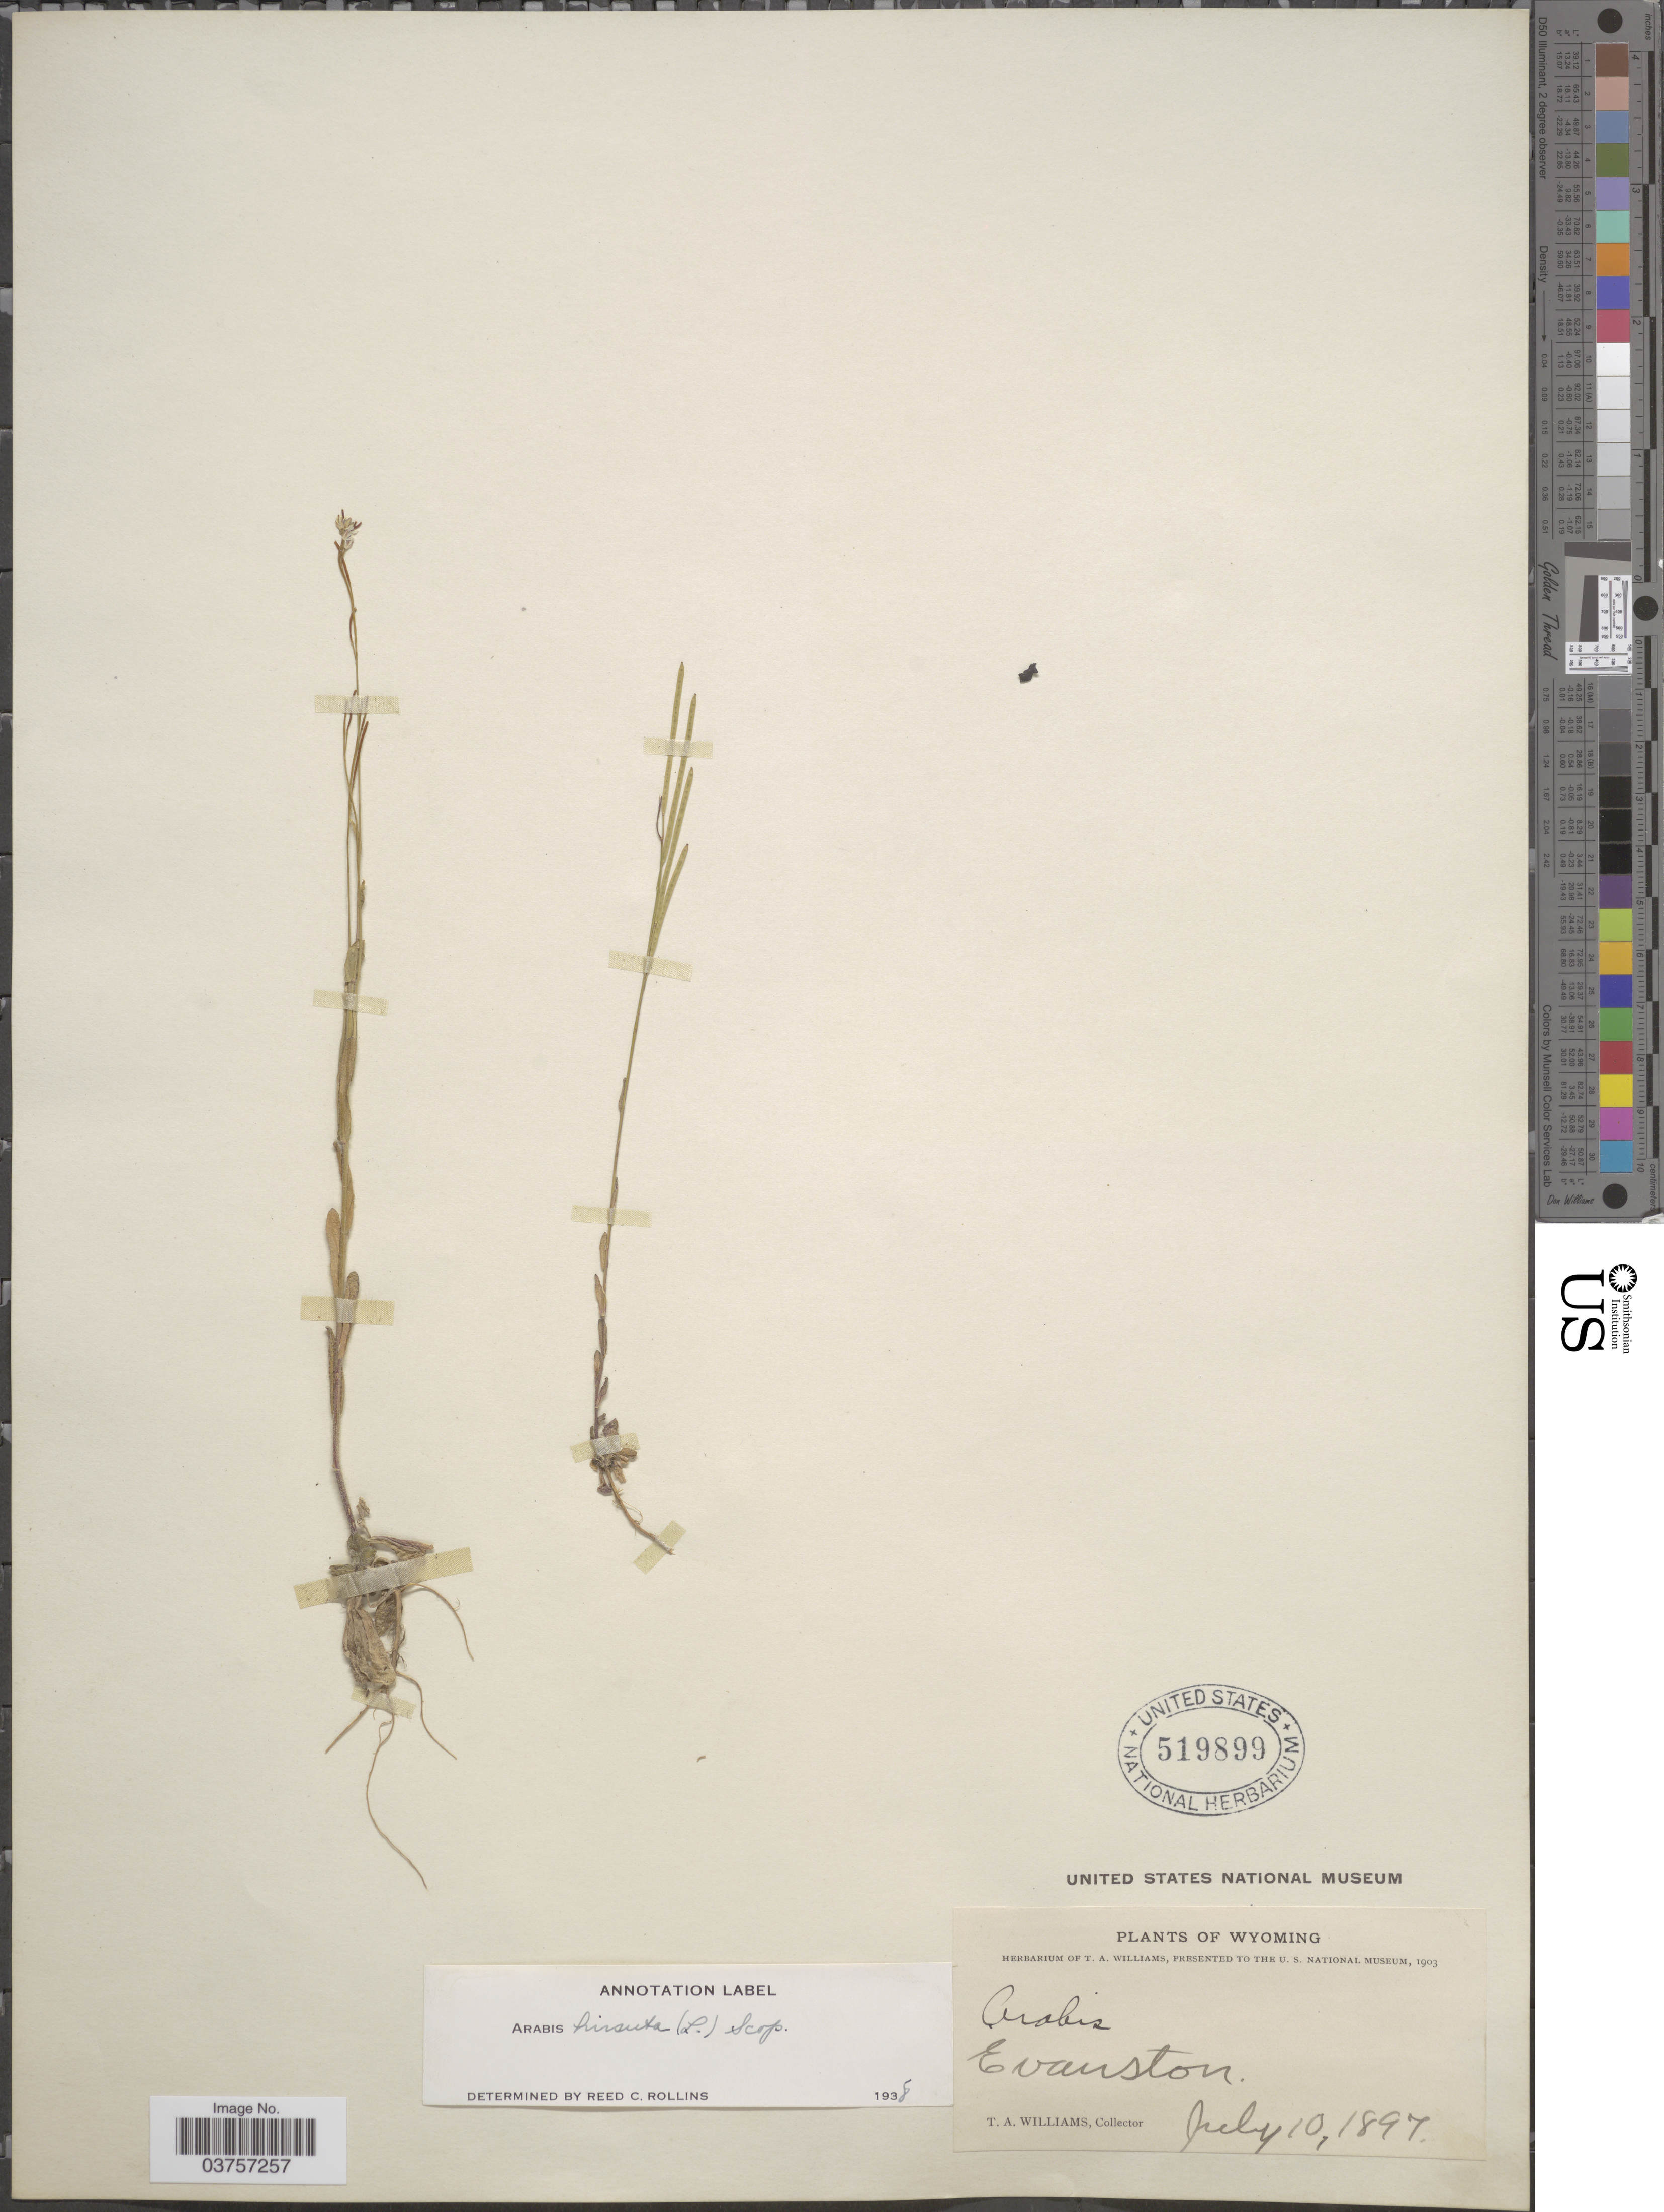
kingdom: Plantae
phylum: Tracheophyta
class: Magnoliopsida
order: Brassicales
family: Brassicaceae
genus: Arabis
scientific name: Arabis hirsuta var. pycnocarpa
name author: M. Hopkins & Rollins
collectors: T. Williams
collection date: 1897-07-10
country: United States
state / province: Wyoming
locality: Evanston.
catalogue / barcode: US 519899